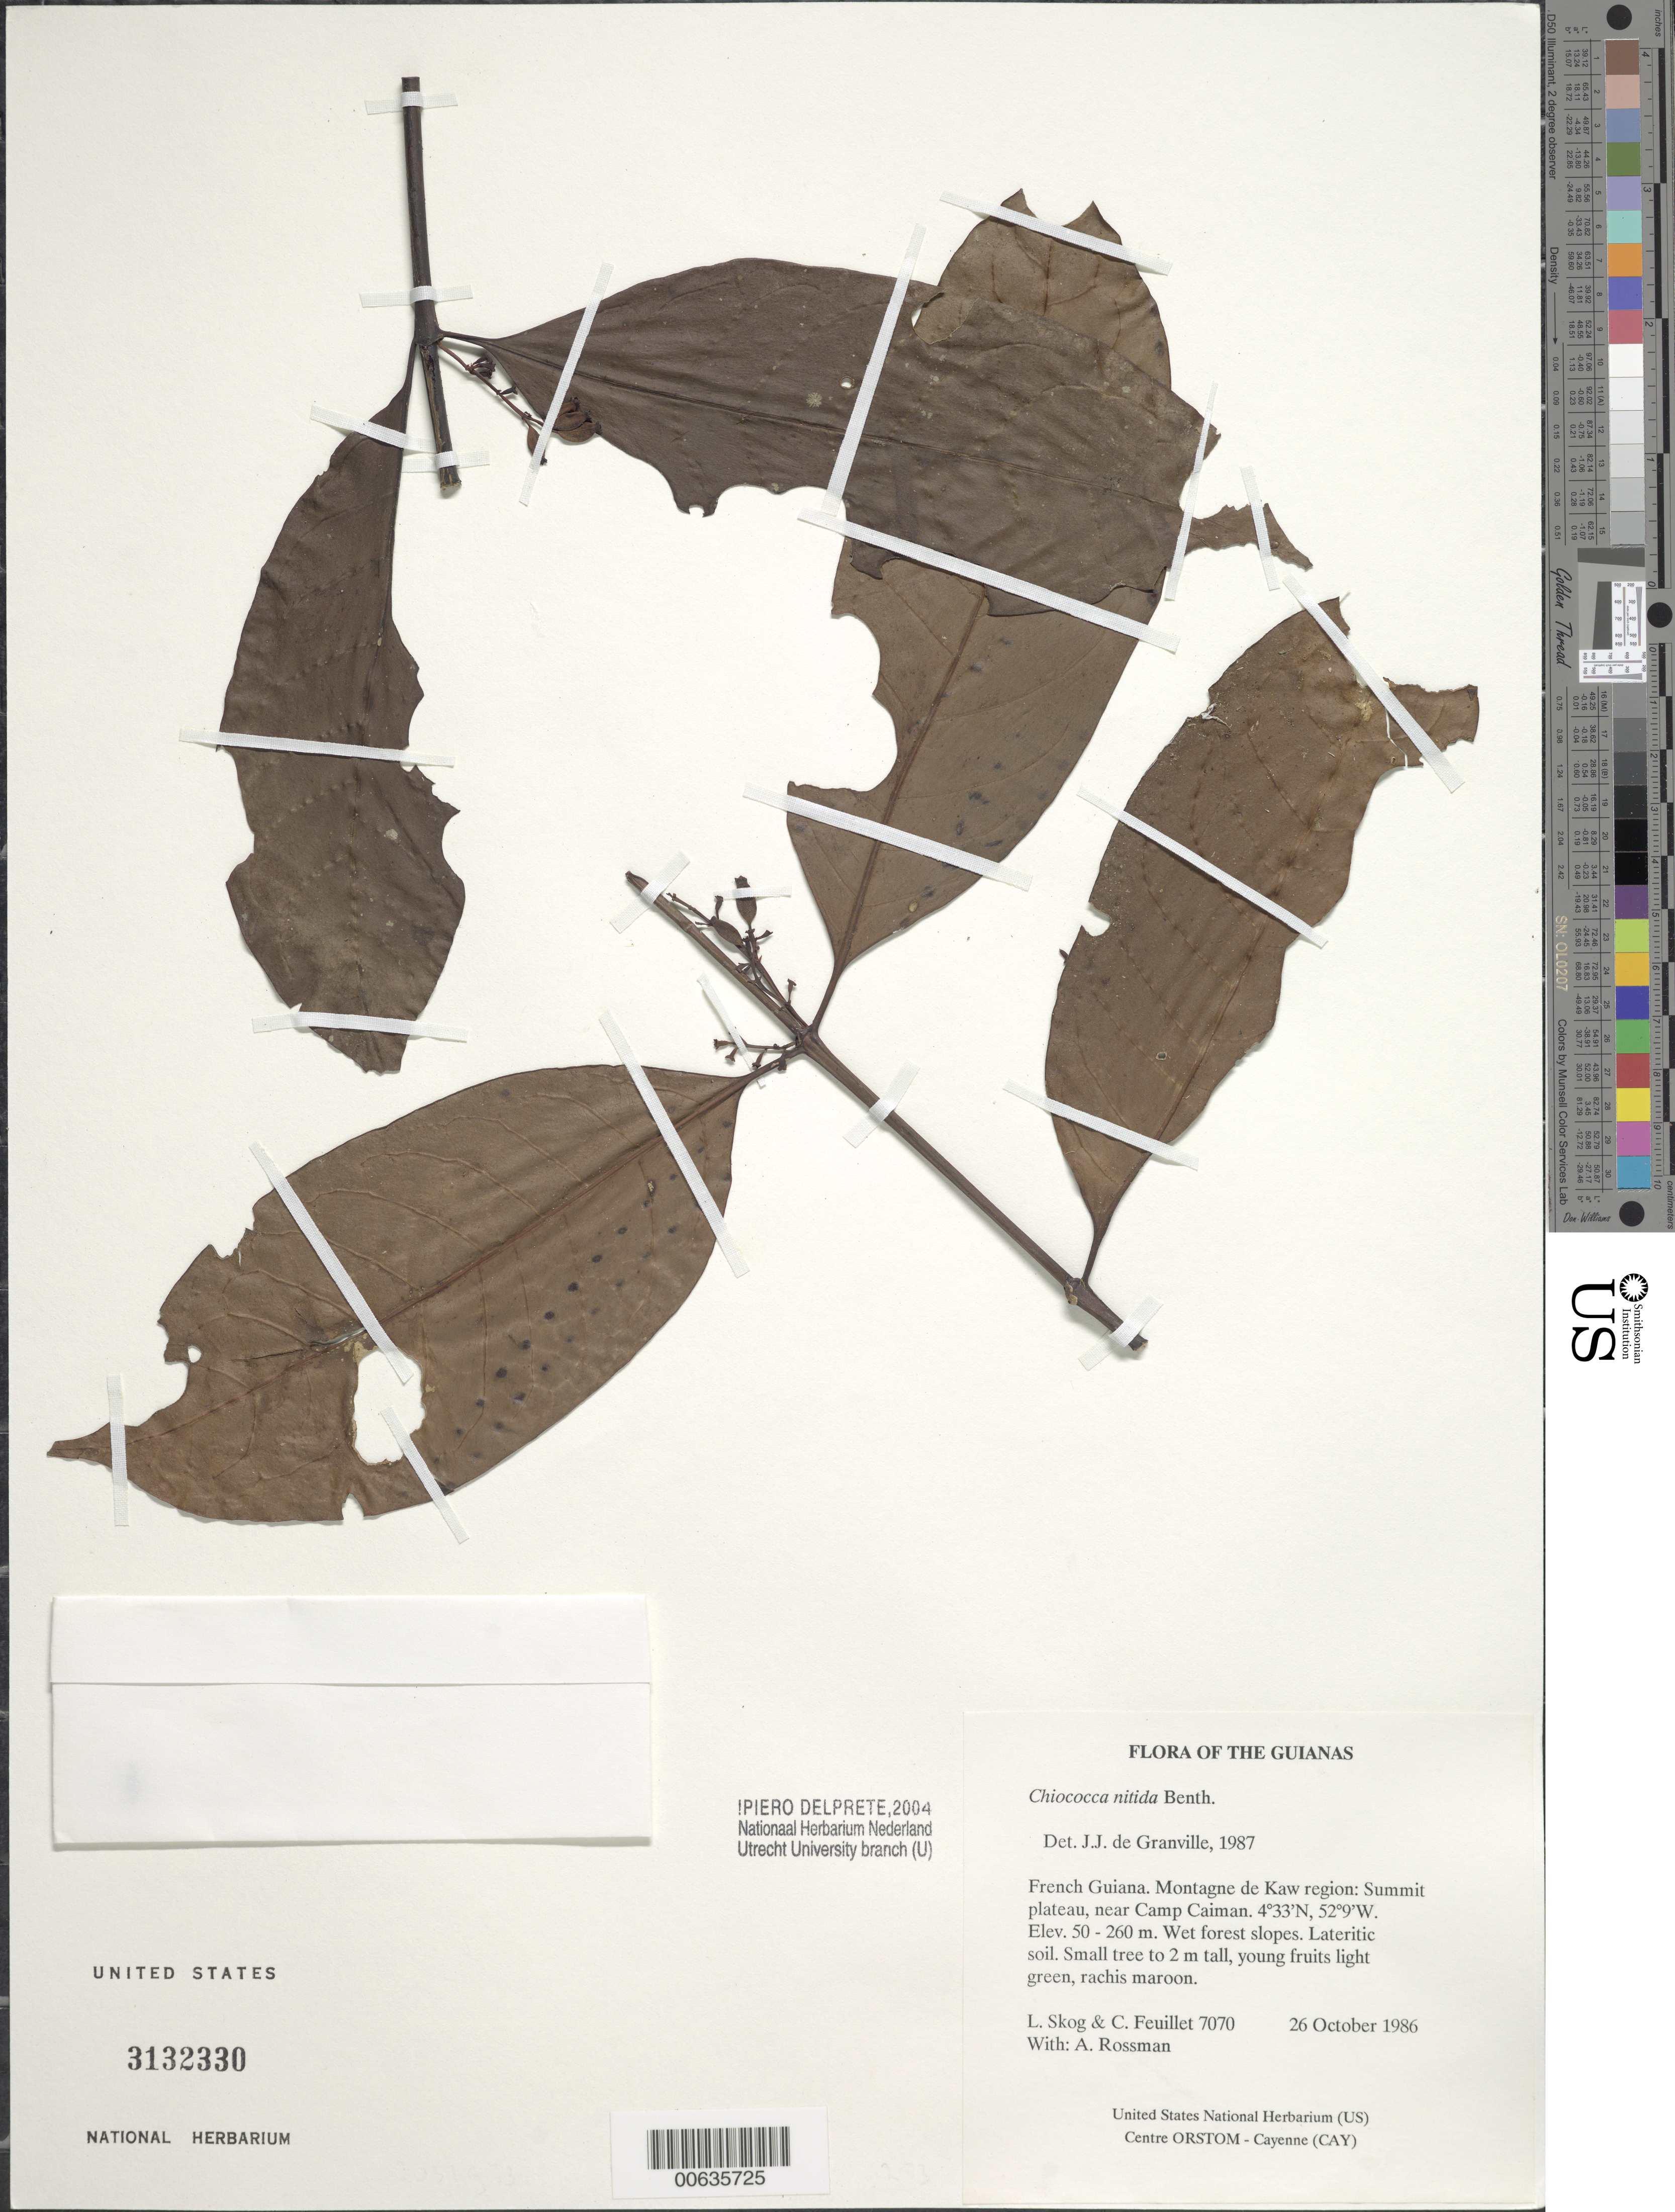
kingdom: Plantae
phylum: Tracheophyta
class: Magnoliopsida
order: Gentianales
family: Rubiaceae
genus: Chiococca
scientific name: Chiococca nitida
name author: Benth.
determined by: Delprete, P. G., Herb. de Guyane Cay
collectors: L. E. Skog, C. Feuillet & A. Rossman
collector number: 7070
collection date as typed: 26 October 1986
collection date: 1986-10-26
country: French Guiana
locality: Montagne de Kaw. Summit plateau, near Camp Caiman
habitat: Wet forest slopes. Lateritic soil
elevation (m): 50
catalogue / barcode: US 3132330